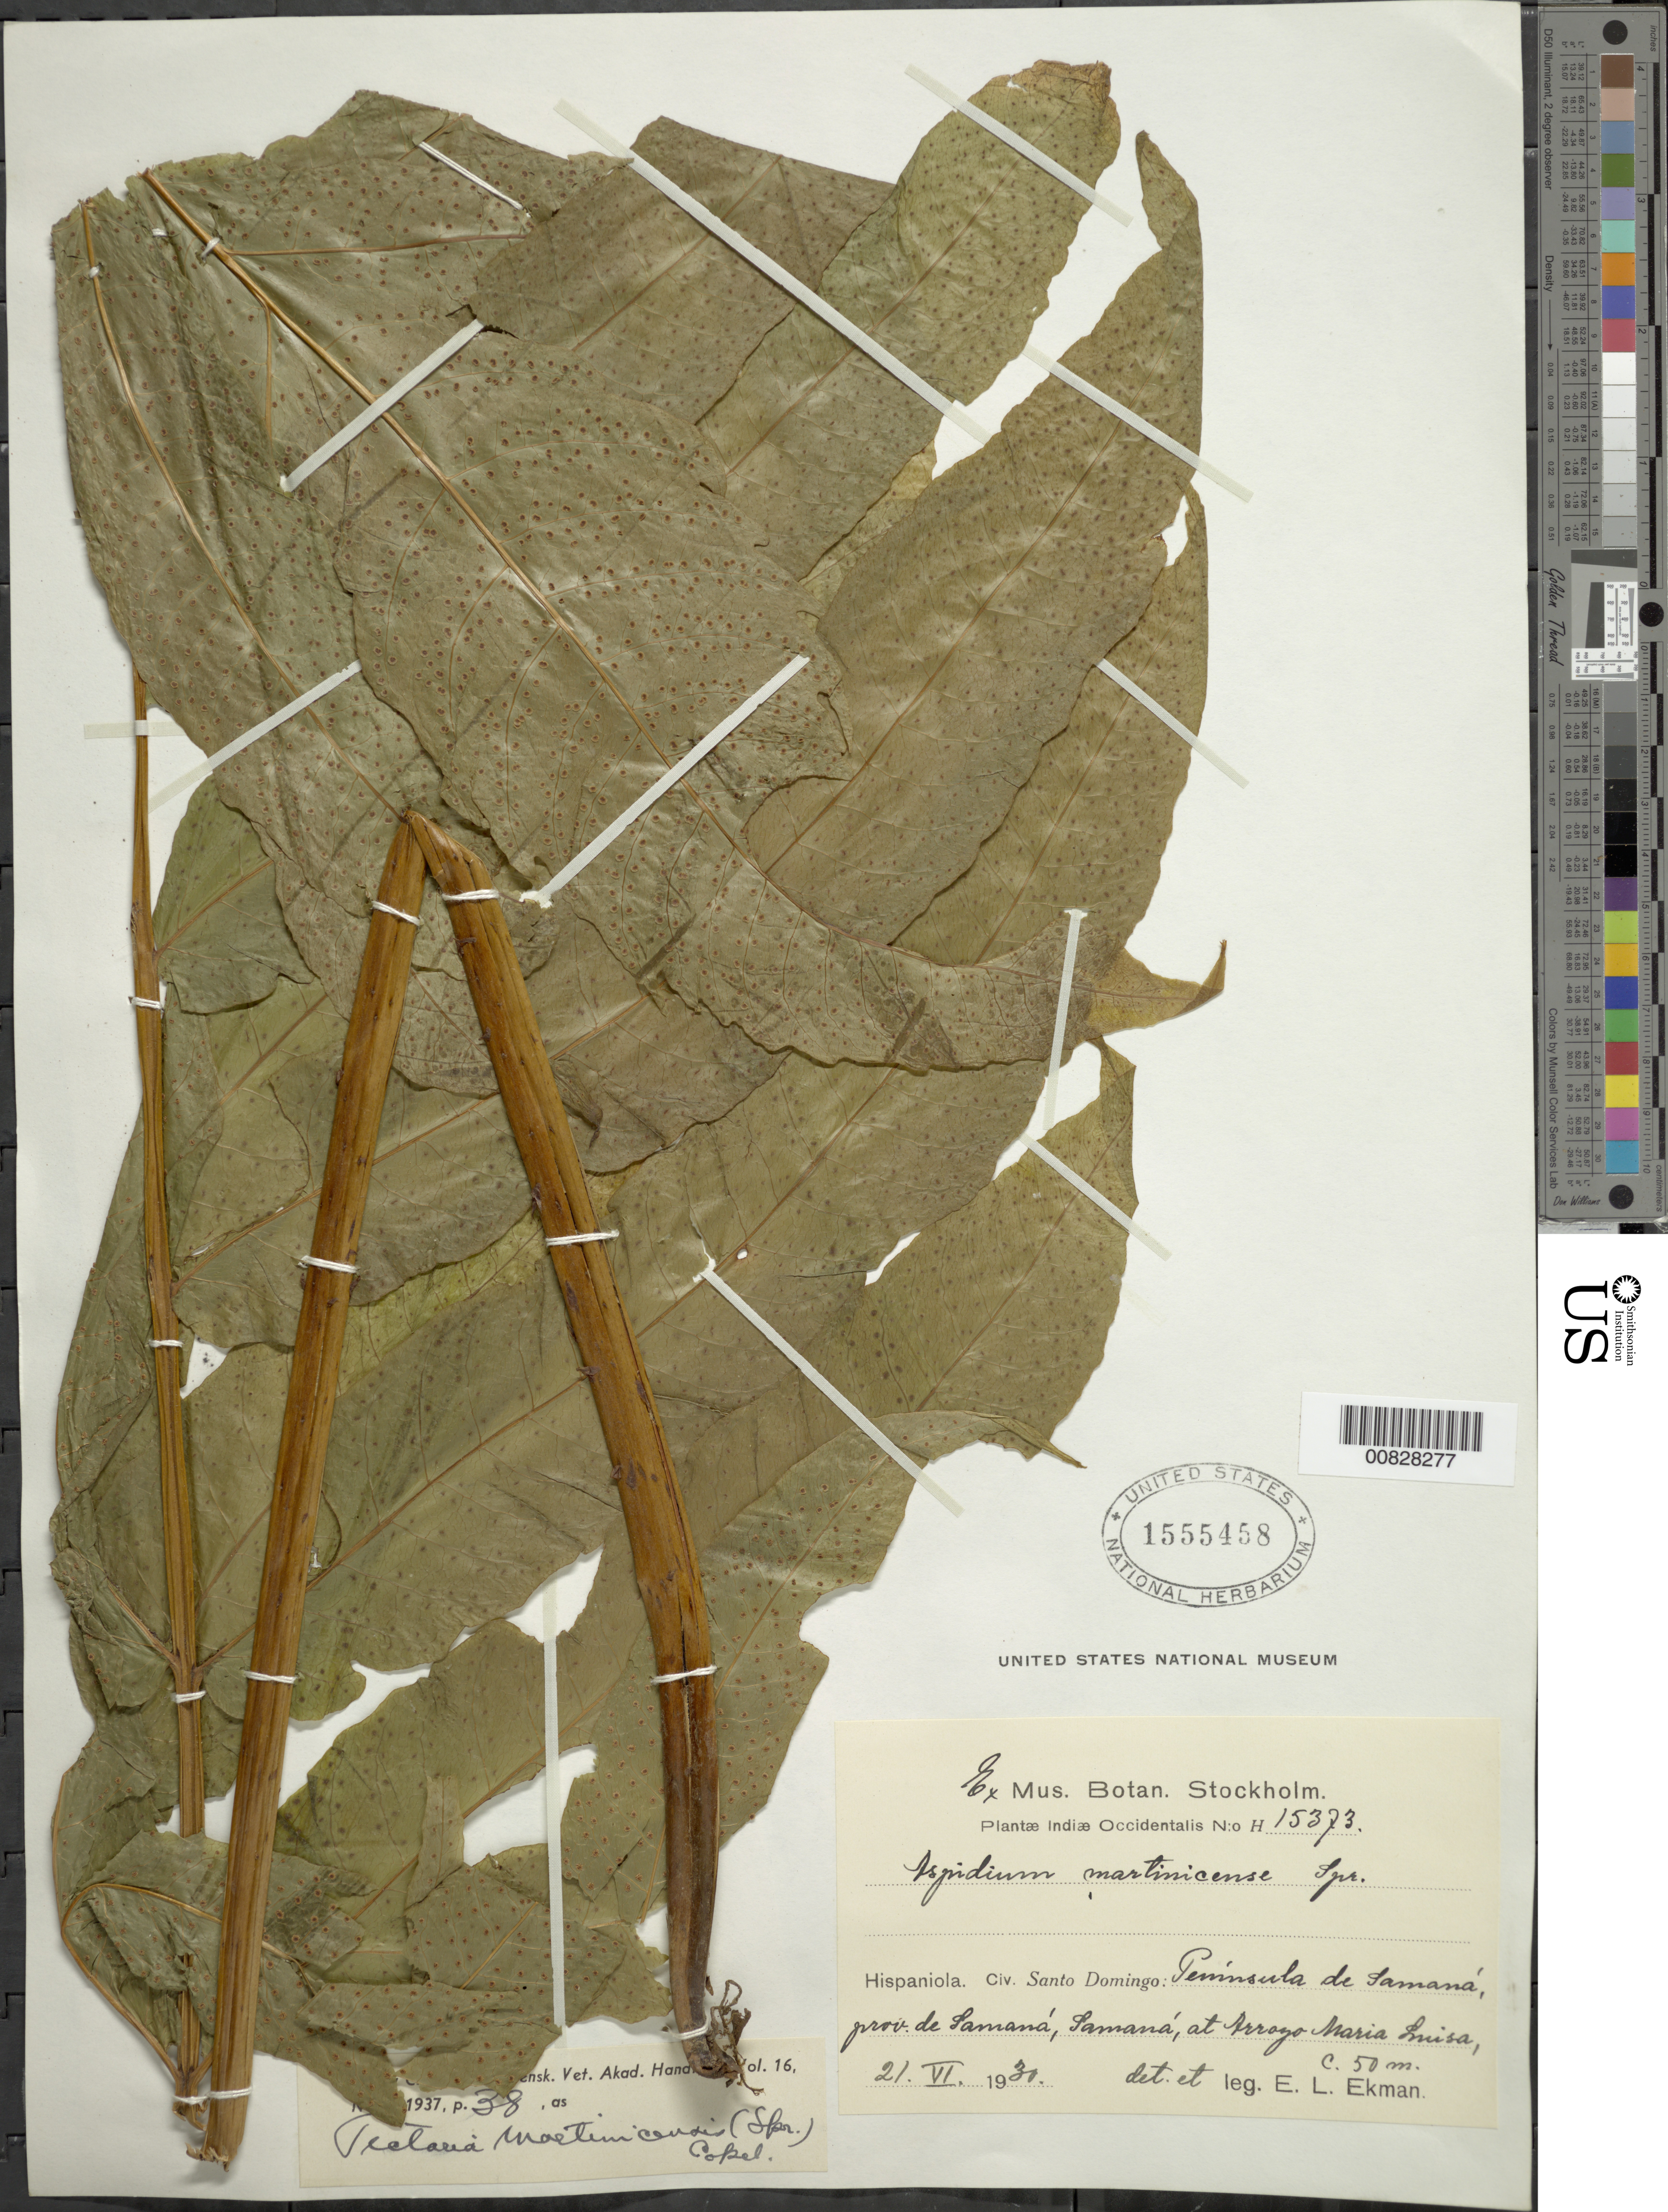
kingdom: Plantae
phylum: Tracheophyta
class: Polypodiopsida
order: Polypodiales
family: Tectariaceae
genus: Tectaria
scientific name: Tectaria incisa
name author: Cav.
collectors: E. L. Ekman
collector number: H 15373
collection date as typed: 21 Jun 1930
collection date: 1930-06-21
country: Dominican Republic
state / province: Samana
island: Hispaniola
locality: Peninsula de Samaná, Arroyo Maria Luisa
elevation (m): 50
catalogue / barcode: US 1555458